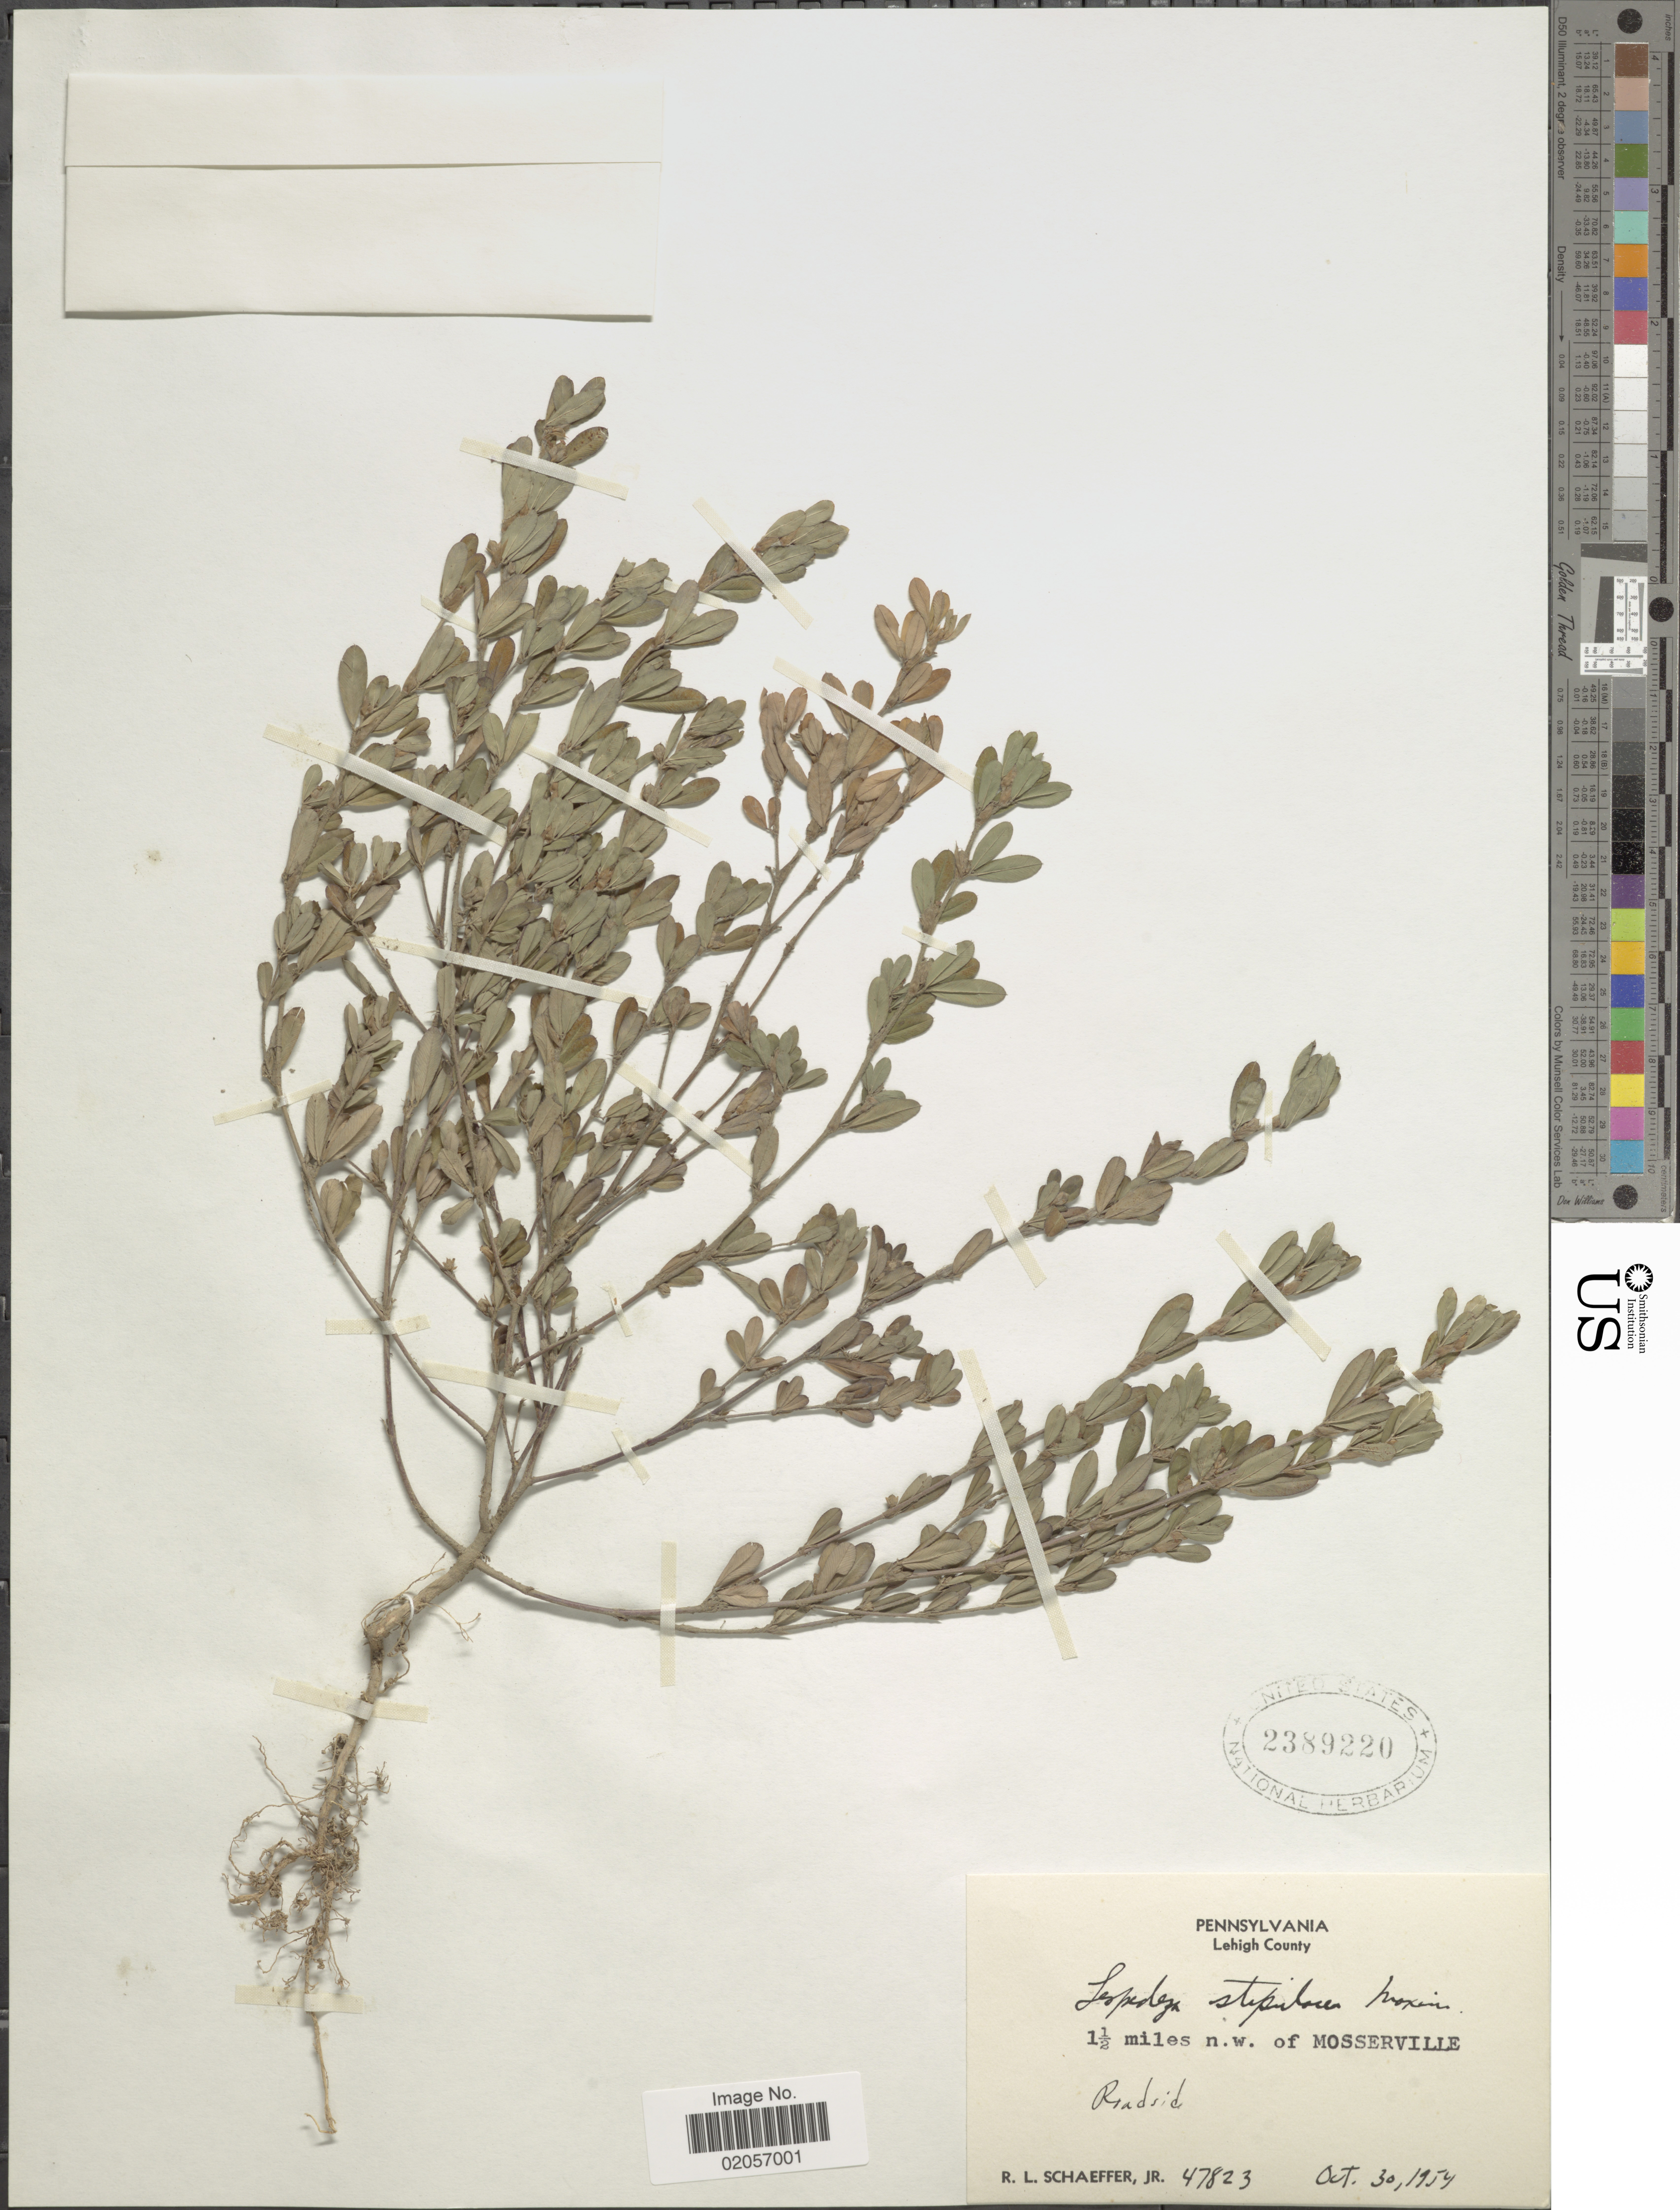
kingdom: Plantae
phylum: Tracheophyta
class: Magnoliopsida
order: Fabales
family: Fabaceae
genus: Kummerowia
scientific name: Kummerowia striata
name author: (Thunb.) Schindl.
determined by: Strong, M. T., (US), Smithsonian Institution - National Museum of Natural History (UNITED STATES)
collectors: R. Schaeffer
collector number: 47823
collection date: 1954-10-30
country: United States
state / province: Pennsylvania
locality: Lehigh County, 1½ miles n. w. of Mosserville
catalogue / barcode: US 2389220